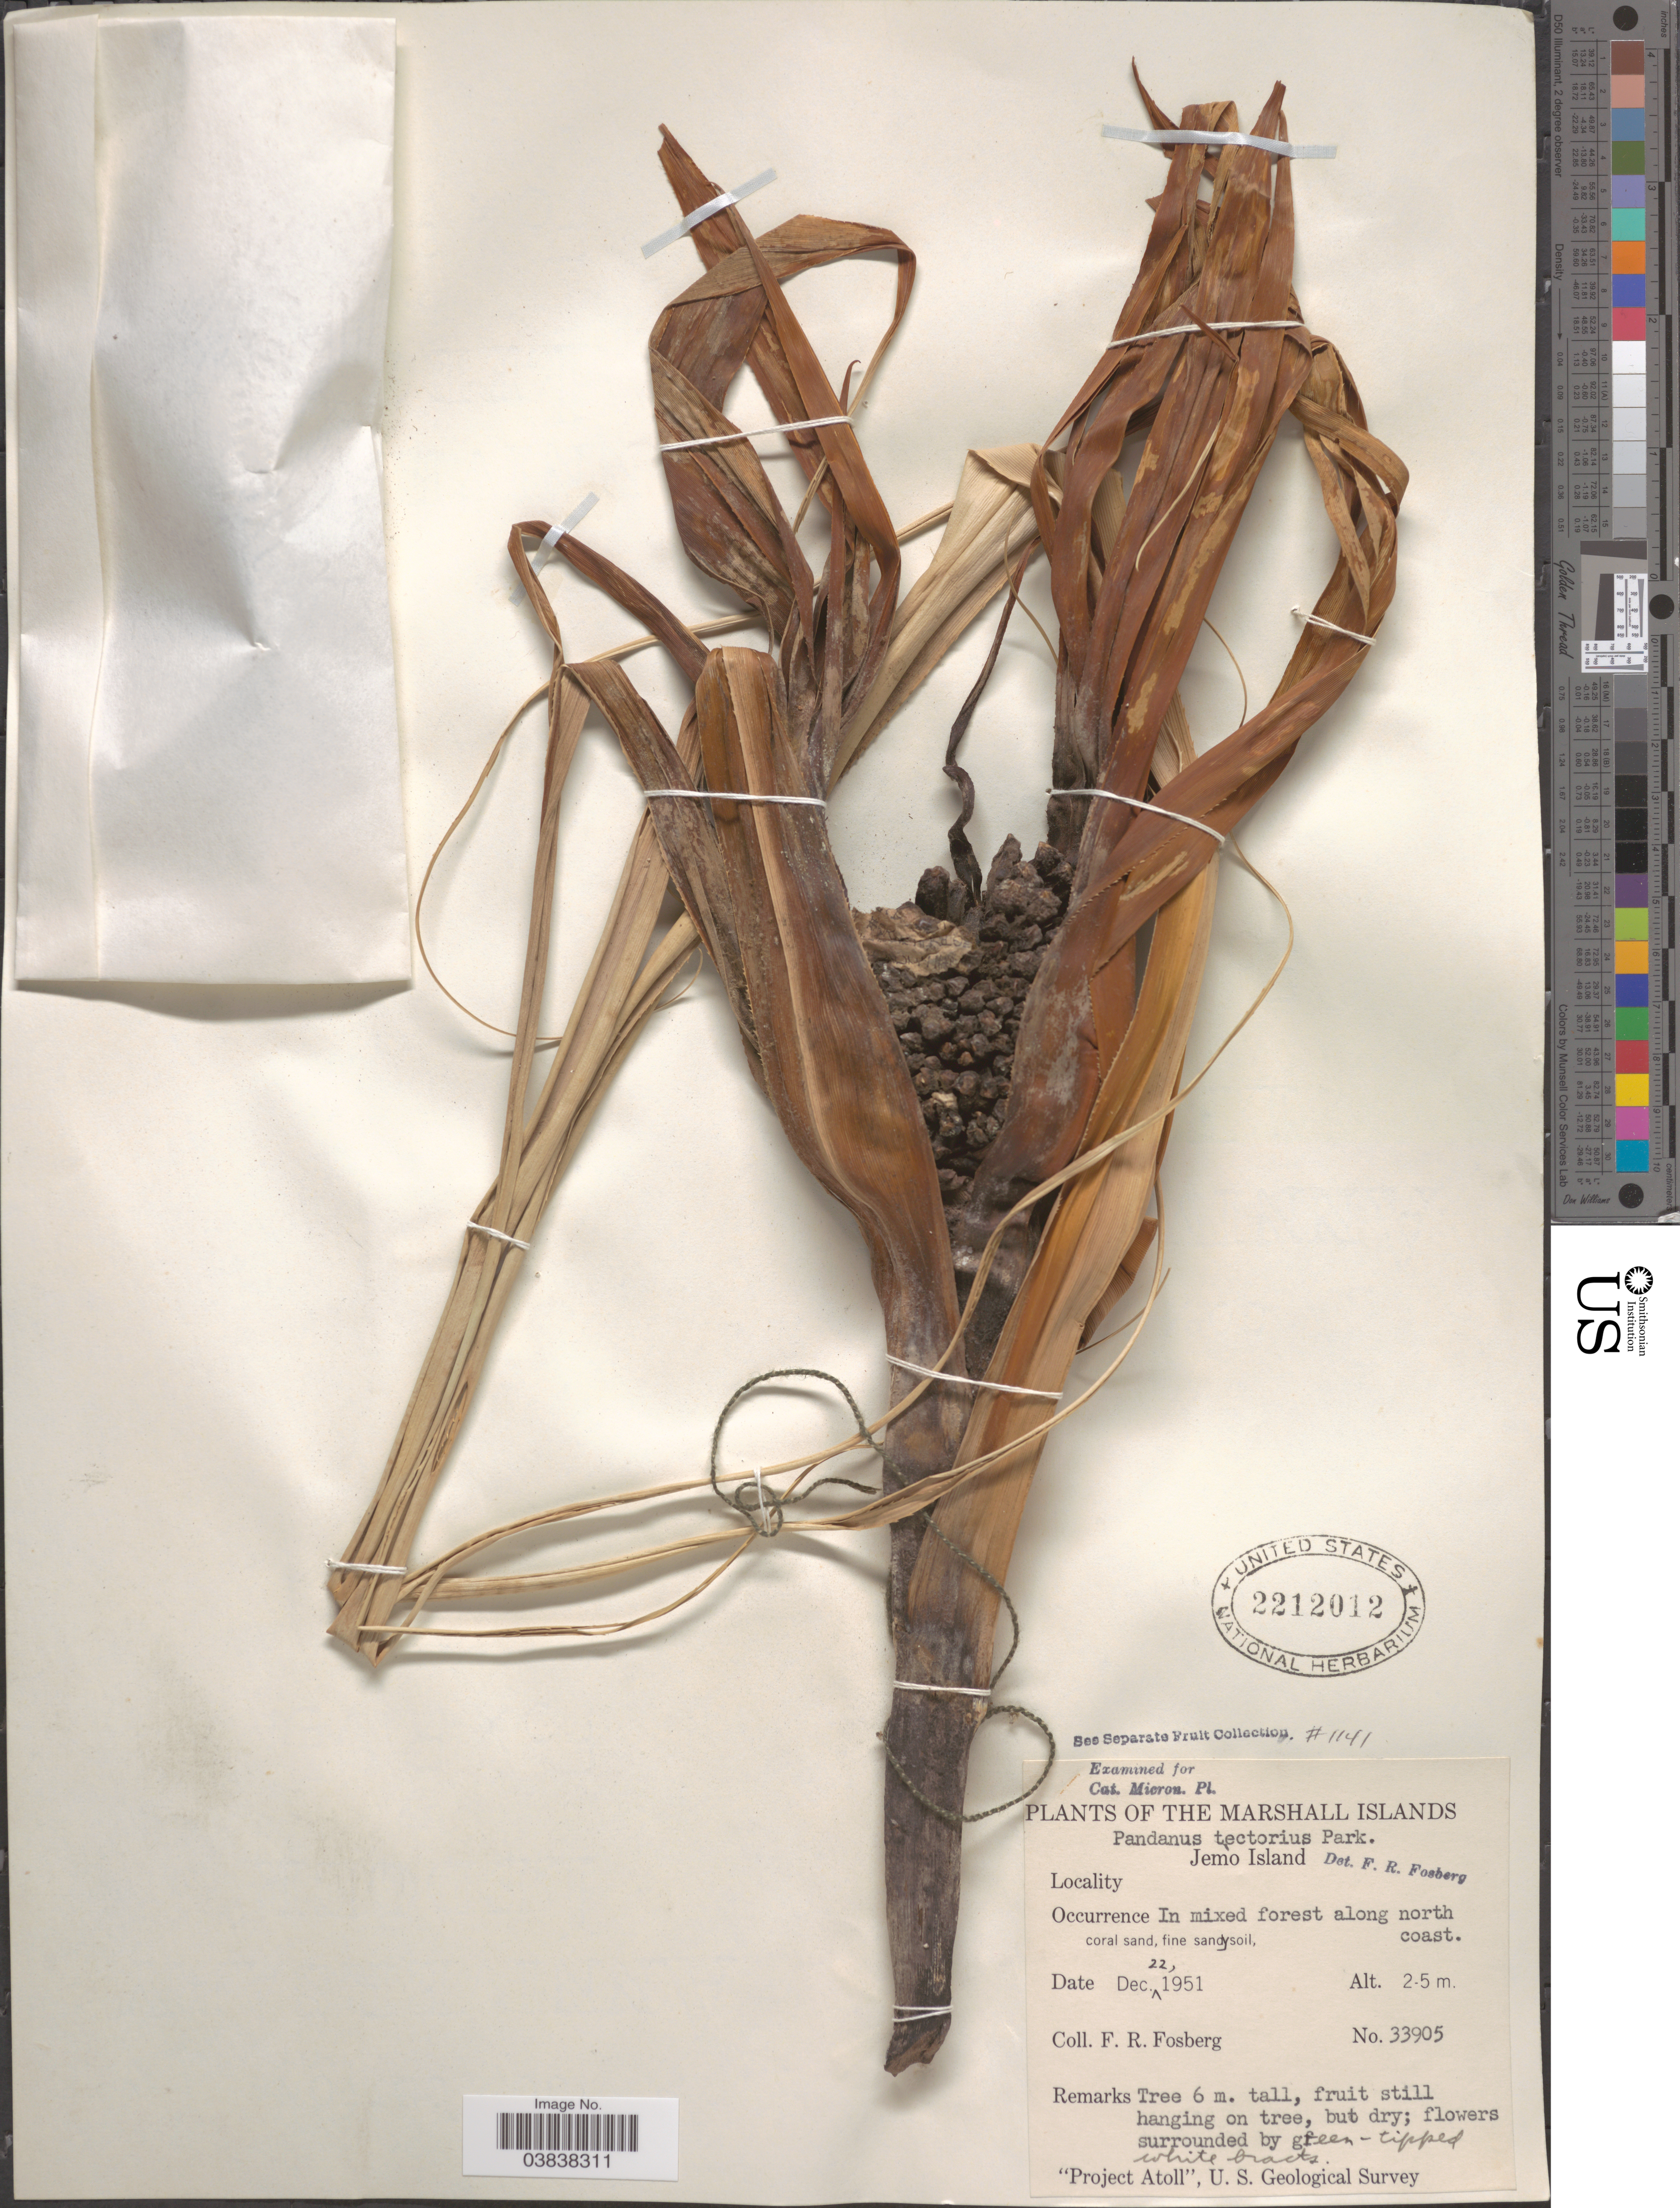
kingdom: Plantae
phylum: Tracheophyta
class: Liliopsida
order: Pandanales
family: Pandanaceae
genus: Pandanus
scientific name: Pandanus pulposus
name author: (Warb.) Martelli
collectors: F. R. Fosberg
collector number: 33905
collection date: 1951-12-22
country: Marshall Islands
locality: Jemo Island. In mixed forest along north coast.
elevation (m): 2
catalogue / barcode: US 2212012